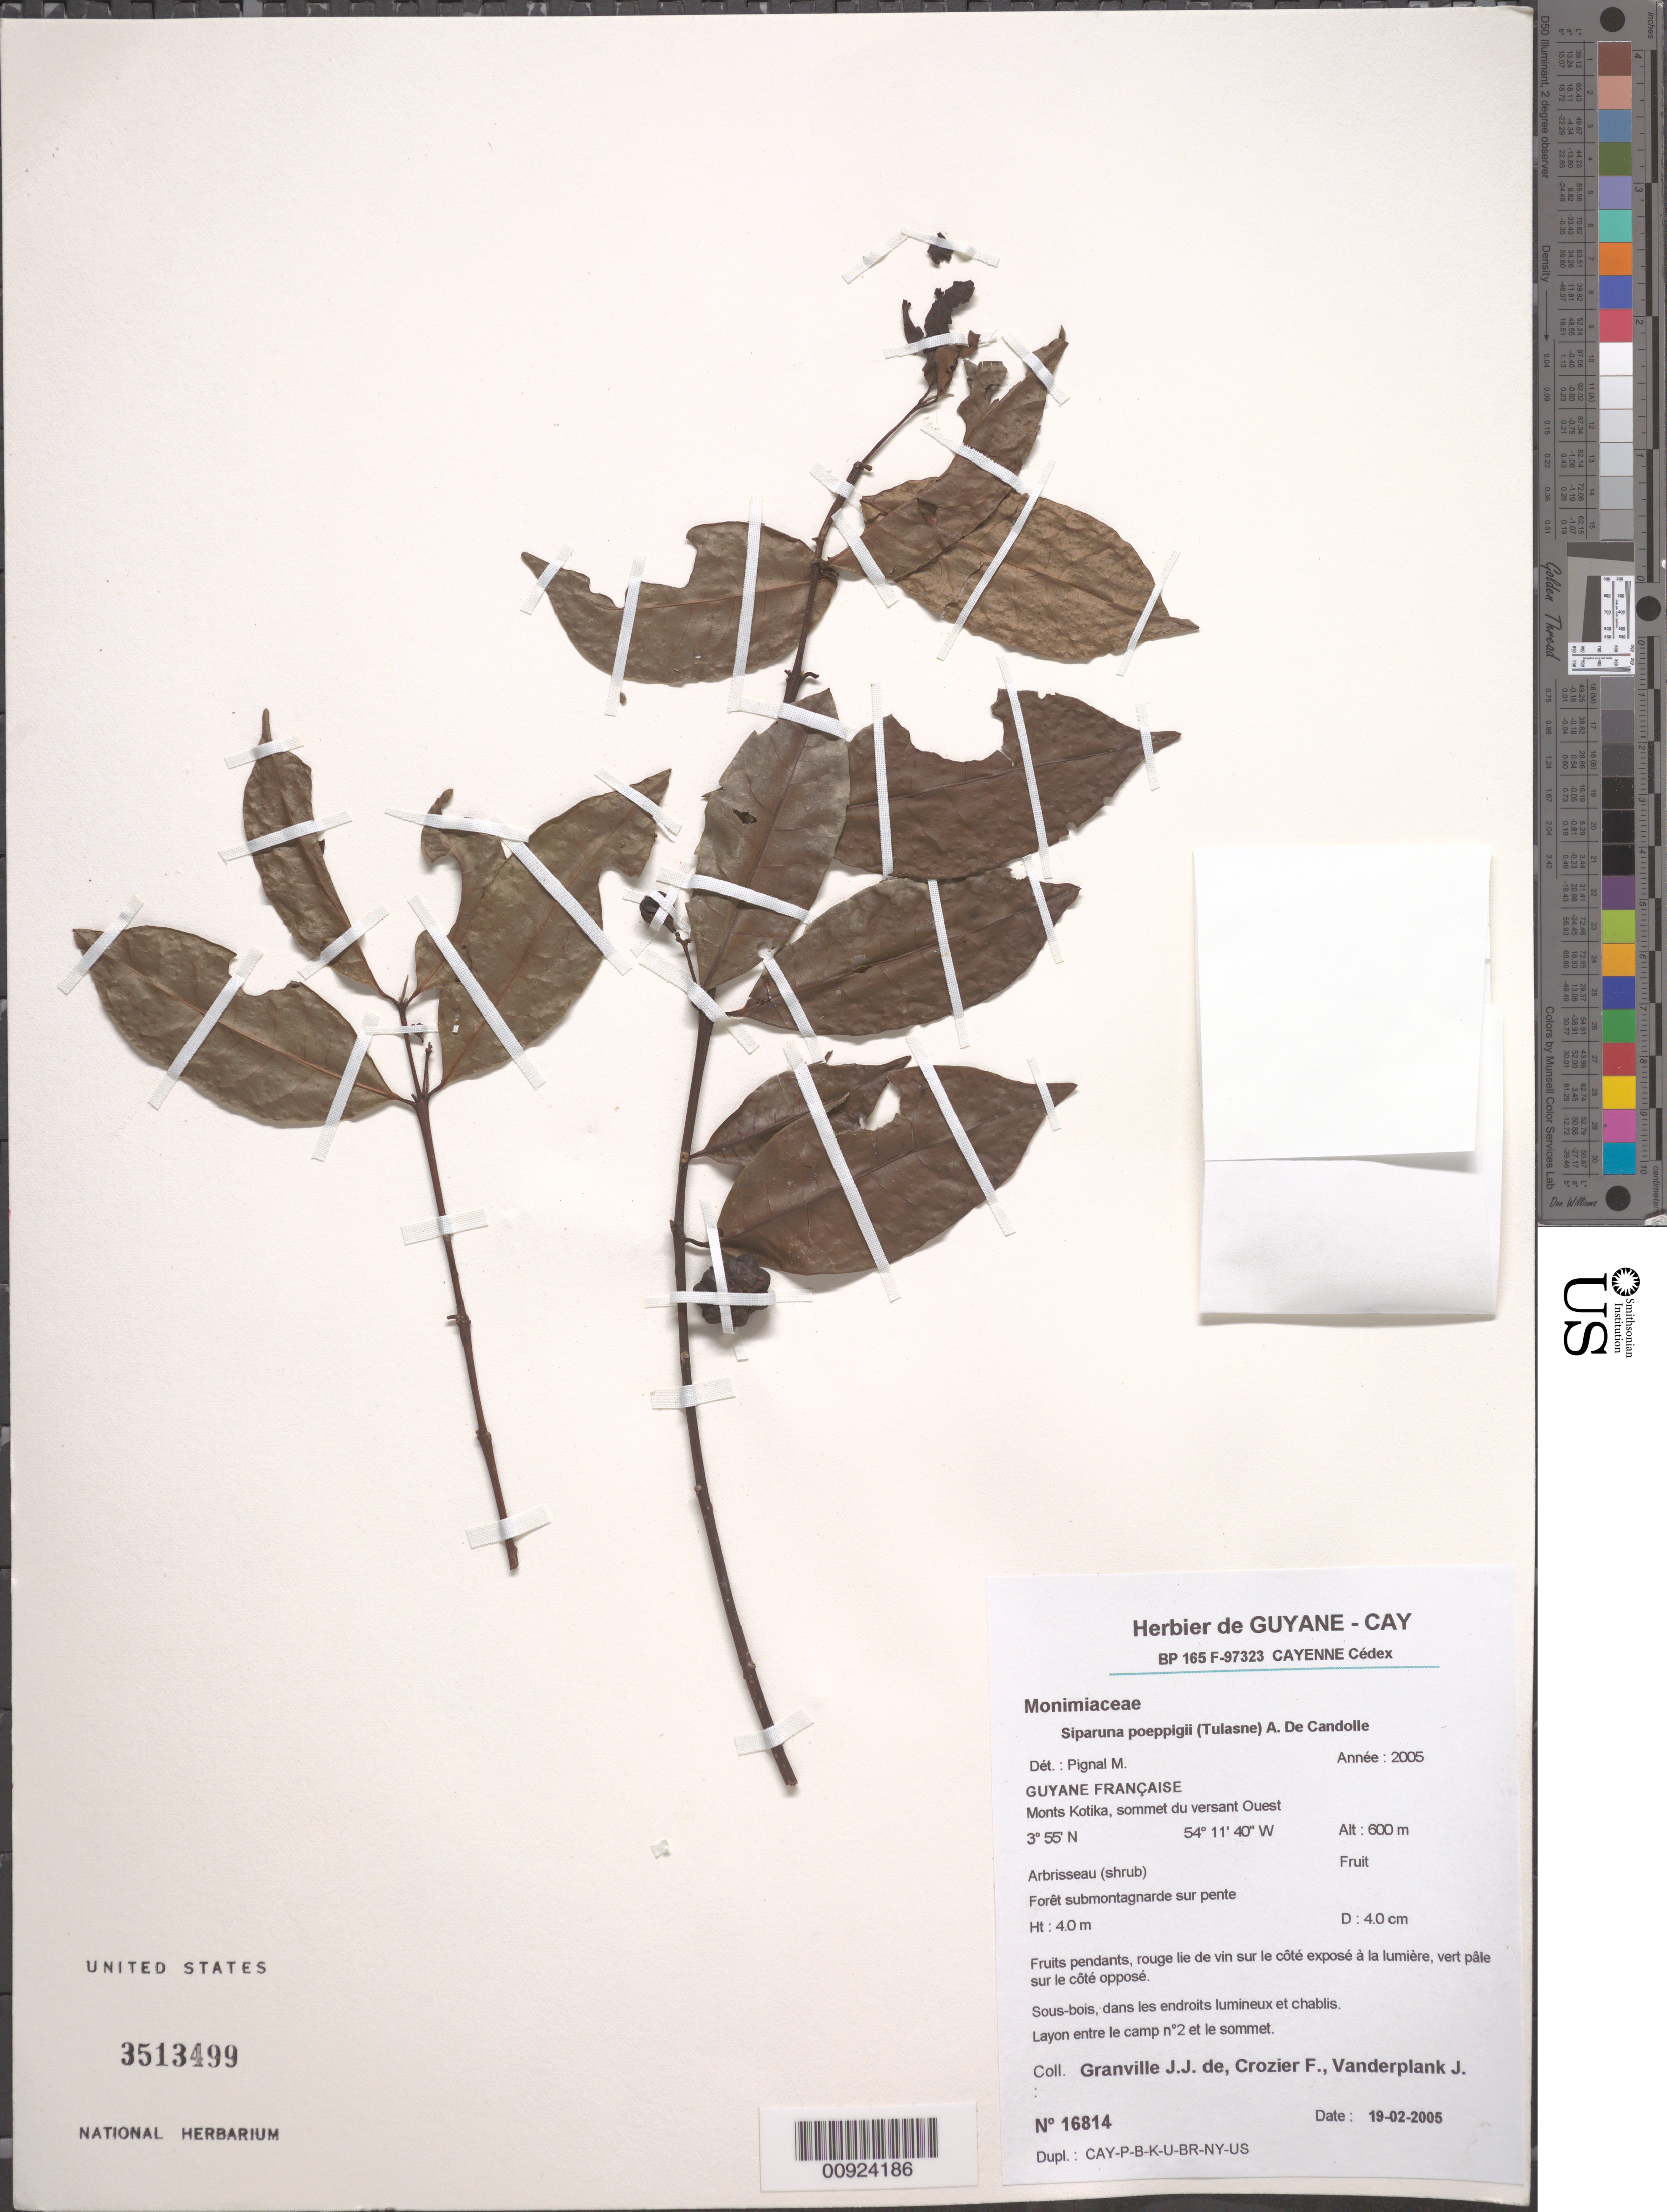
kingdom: Plantae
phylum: Tracheophyta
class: Magnoliopsida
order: Laurales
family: Siparunaceae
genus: Siparuna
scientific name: Siparuna poeppigii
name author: (Tul.) A. DC.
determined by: Pignal, M.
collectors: J.-J. de Granville, F. Crozier & J. Vanderplank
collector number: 16814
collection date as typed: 19-Feb-05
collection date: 2005-02-19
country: French Guiana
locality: Monts Kotika, sommet du versant Ouest; layon entre le camp nº2 et le sommet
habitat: Foret submontagnarde sur pente; sous-bois, dans les endroits lumineux et chablis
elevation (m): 600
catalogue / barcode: US 3513499